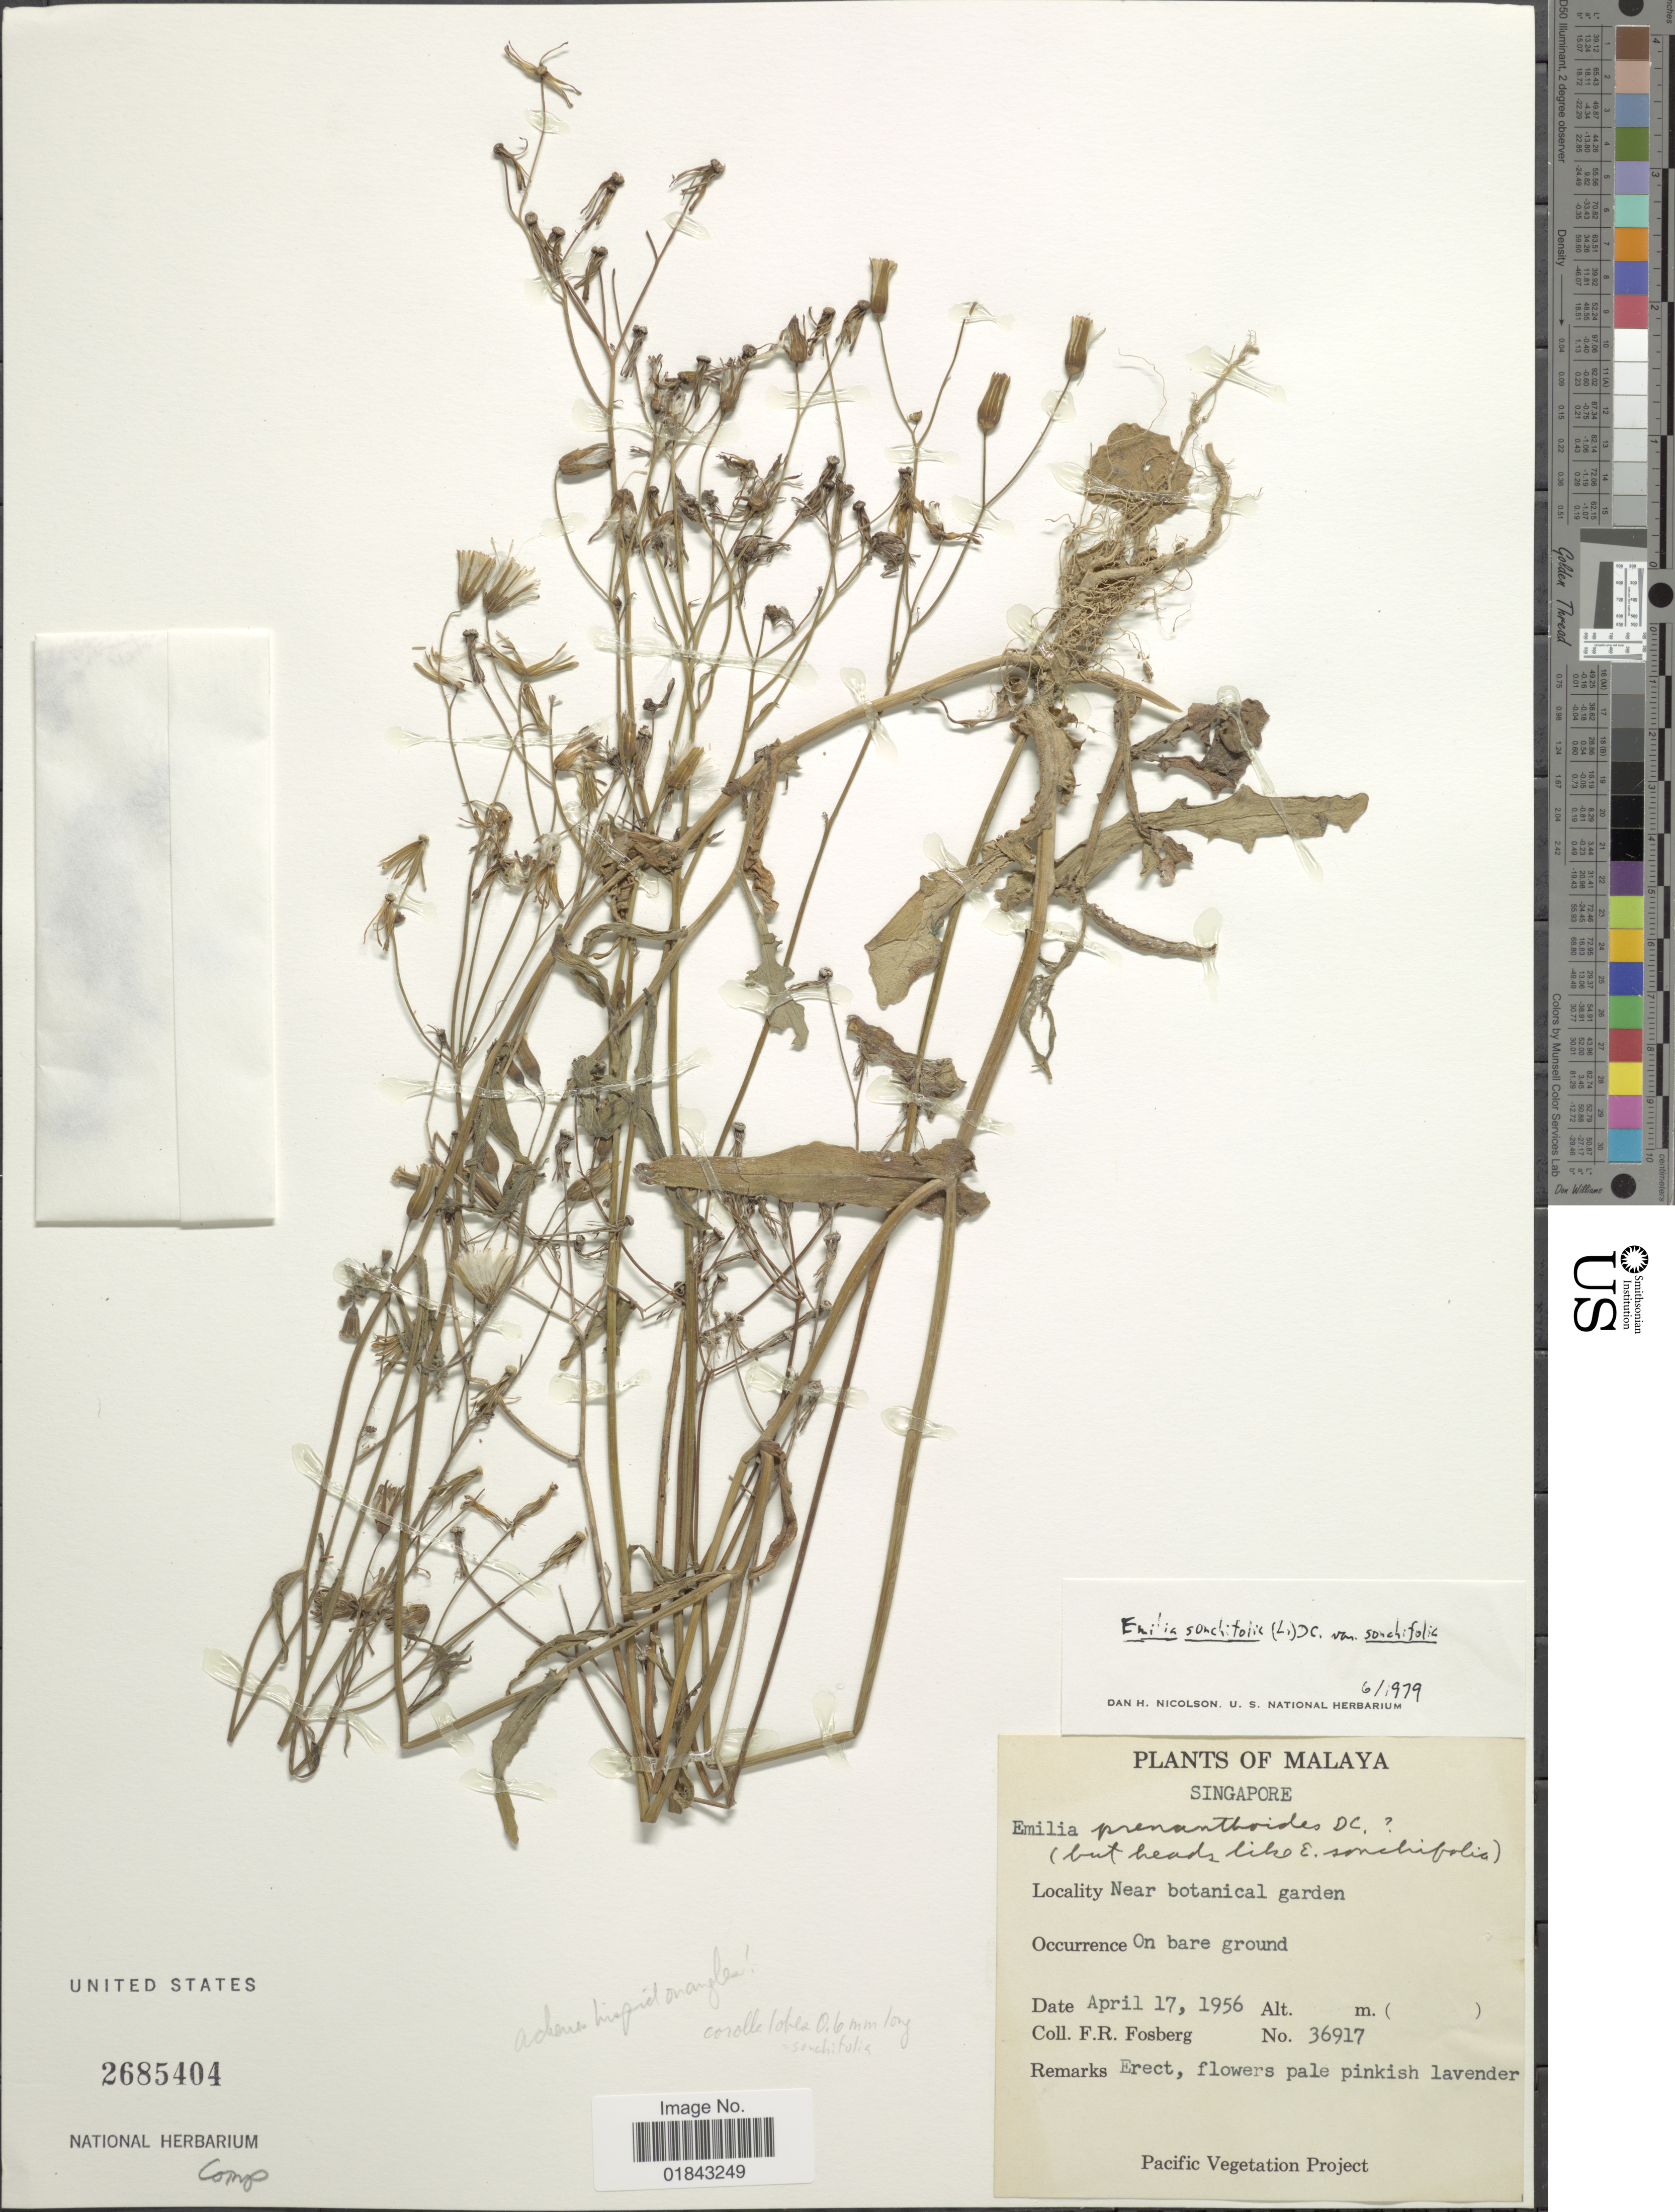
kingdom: Plantae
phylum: Tracheophyta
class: Magnoliopsida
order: Asterales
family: Asteraceae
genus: Emilia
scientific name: Emilia sonchifolia var. sonchifolia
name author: (L.) DC.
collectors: F. R. Fosberg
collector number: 36917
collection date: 1956-04-17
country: Singapore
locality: Malaya, near botanical garden, on bare ground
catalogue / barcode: US 2685404